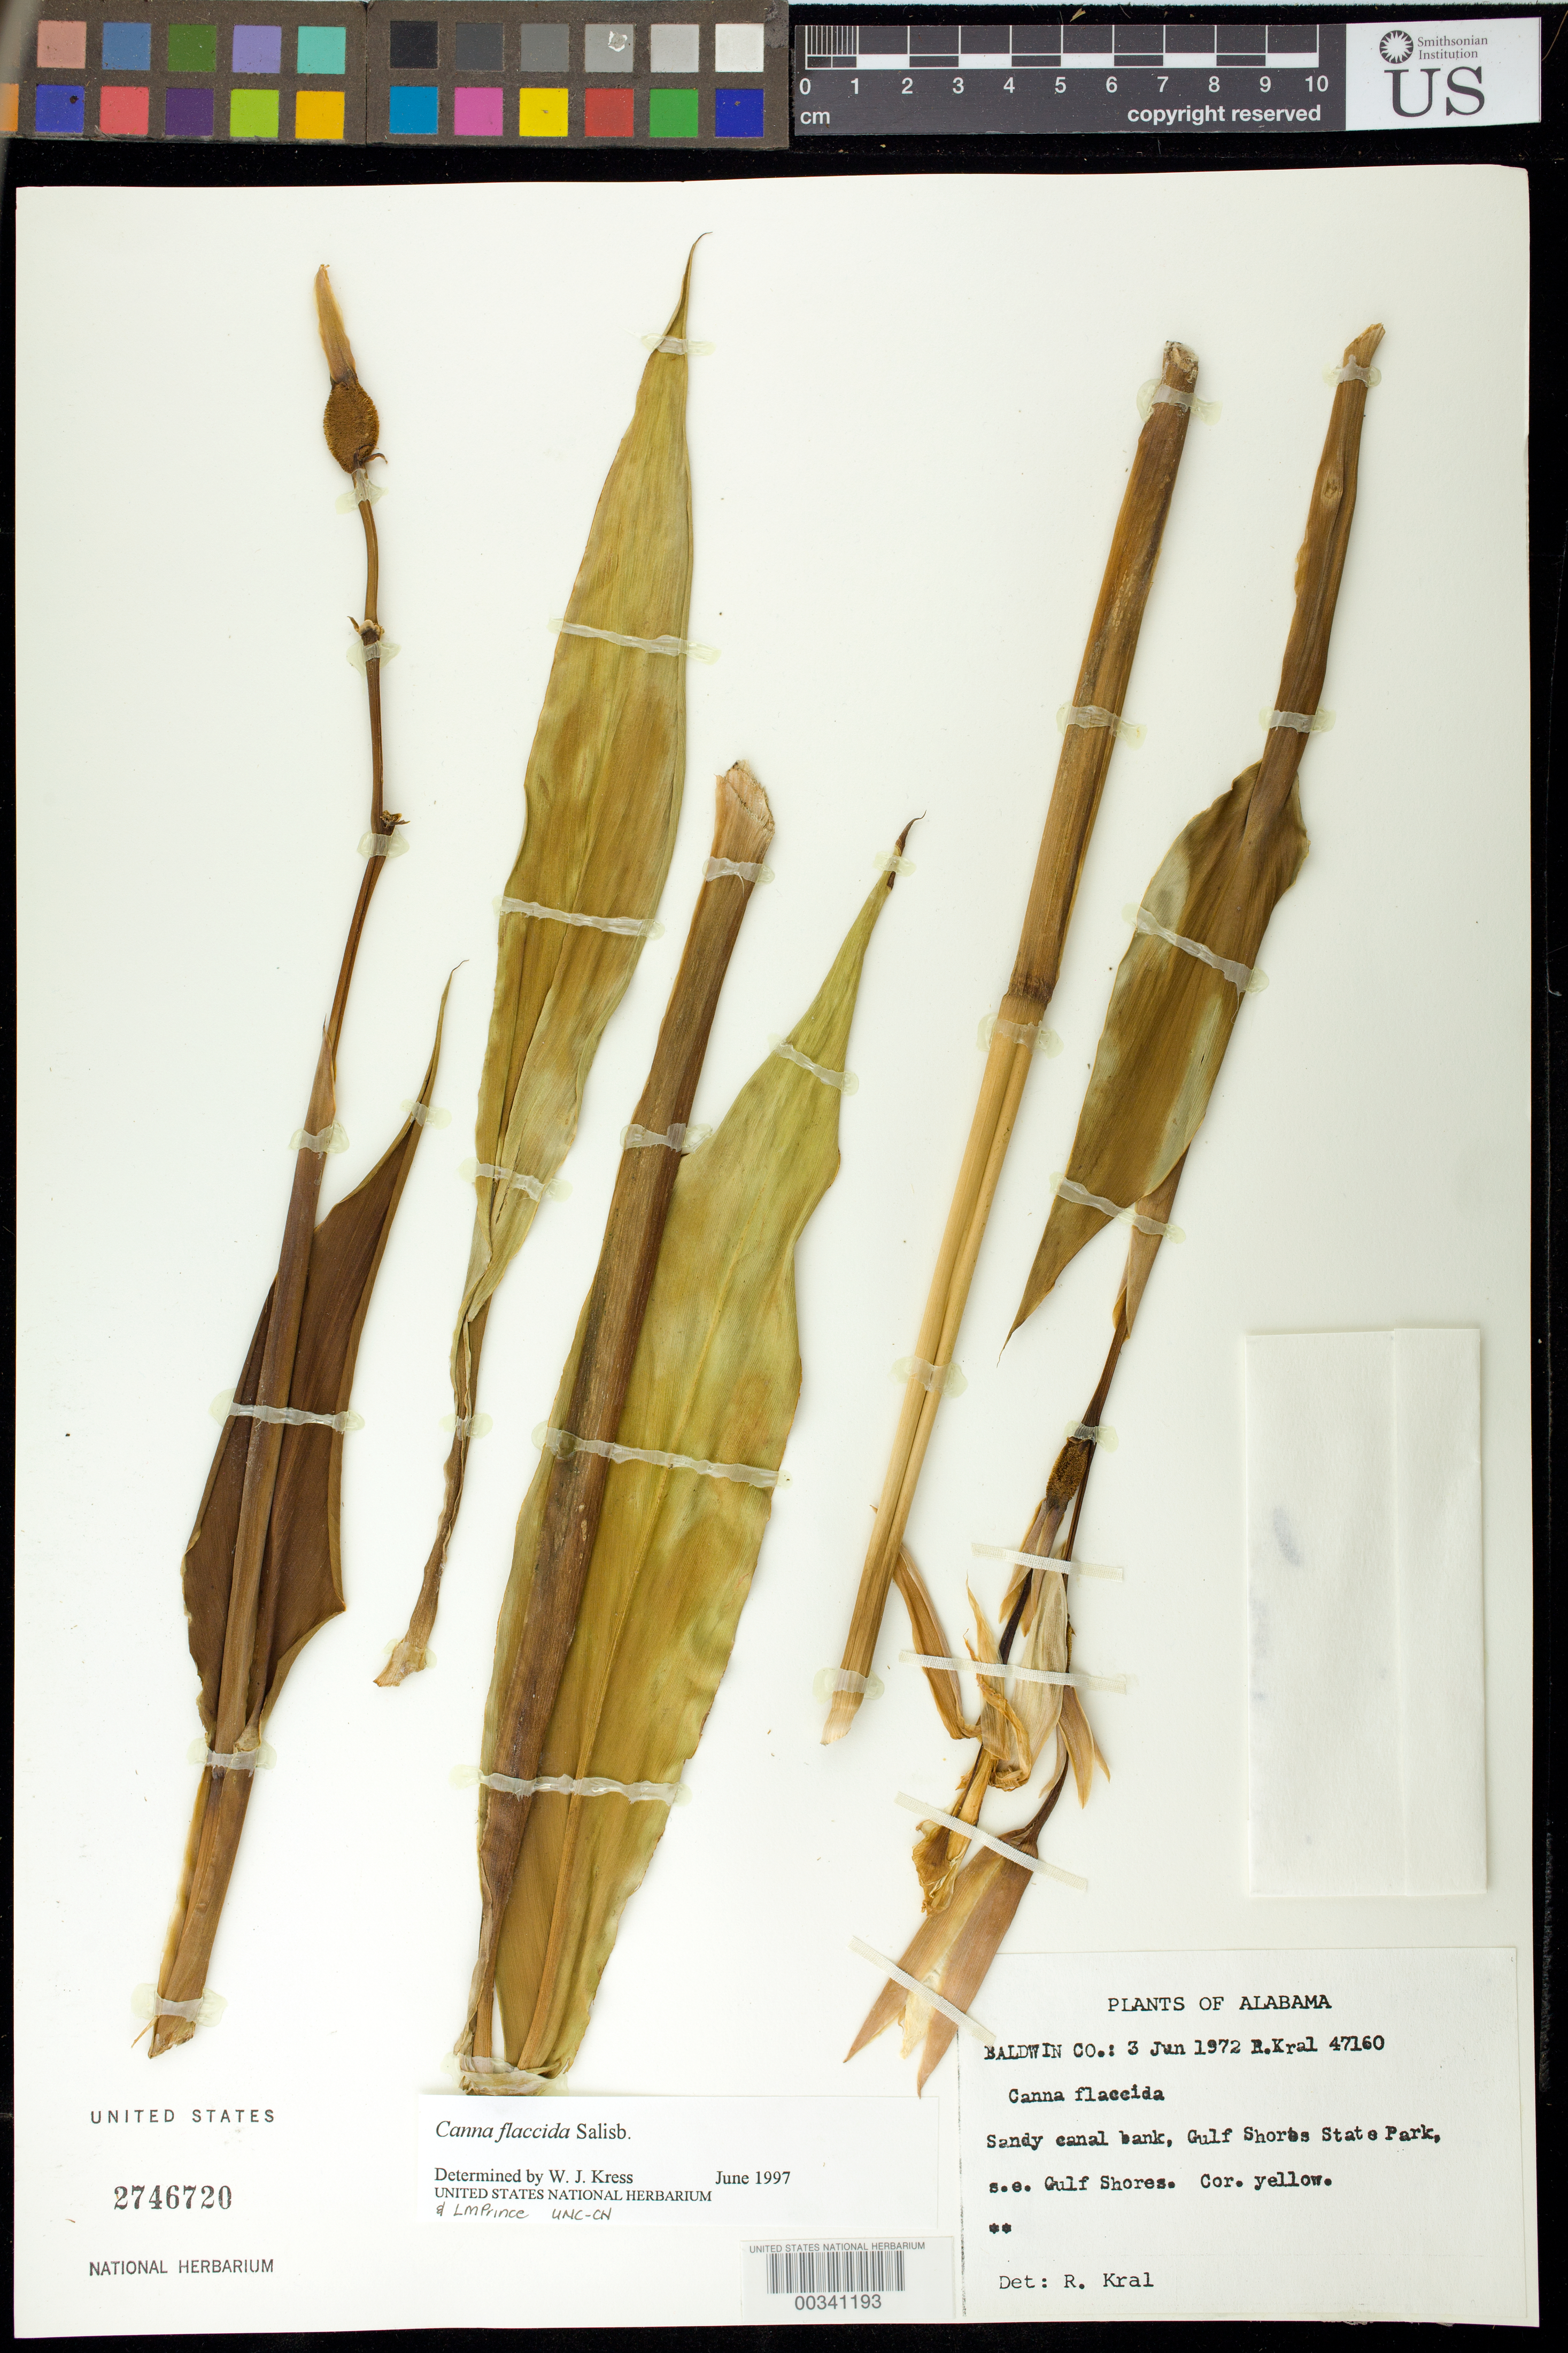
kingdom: Plantae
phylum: Tracheophyta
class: Liliopsida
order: Zingiberales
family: Cannaceae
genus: Canna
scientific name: Canna flaccida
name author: Salisb.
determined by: Segeren, W.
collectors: R. Kral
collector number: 47160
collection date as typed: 03 Jun 1972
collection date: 1972-06-03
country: United States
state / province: Alabama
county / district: Baldwin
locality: Gulf shores state park, s.e. gulf shores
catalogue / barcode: US 2746720